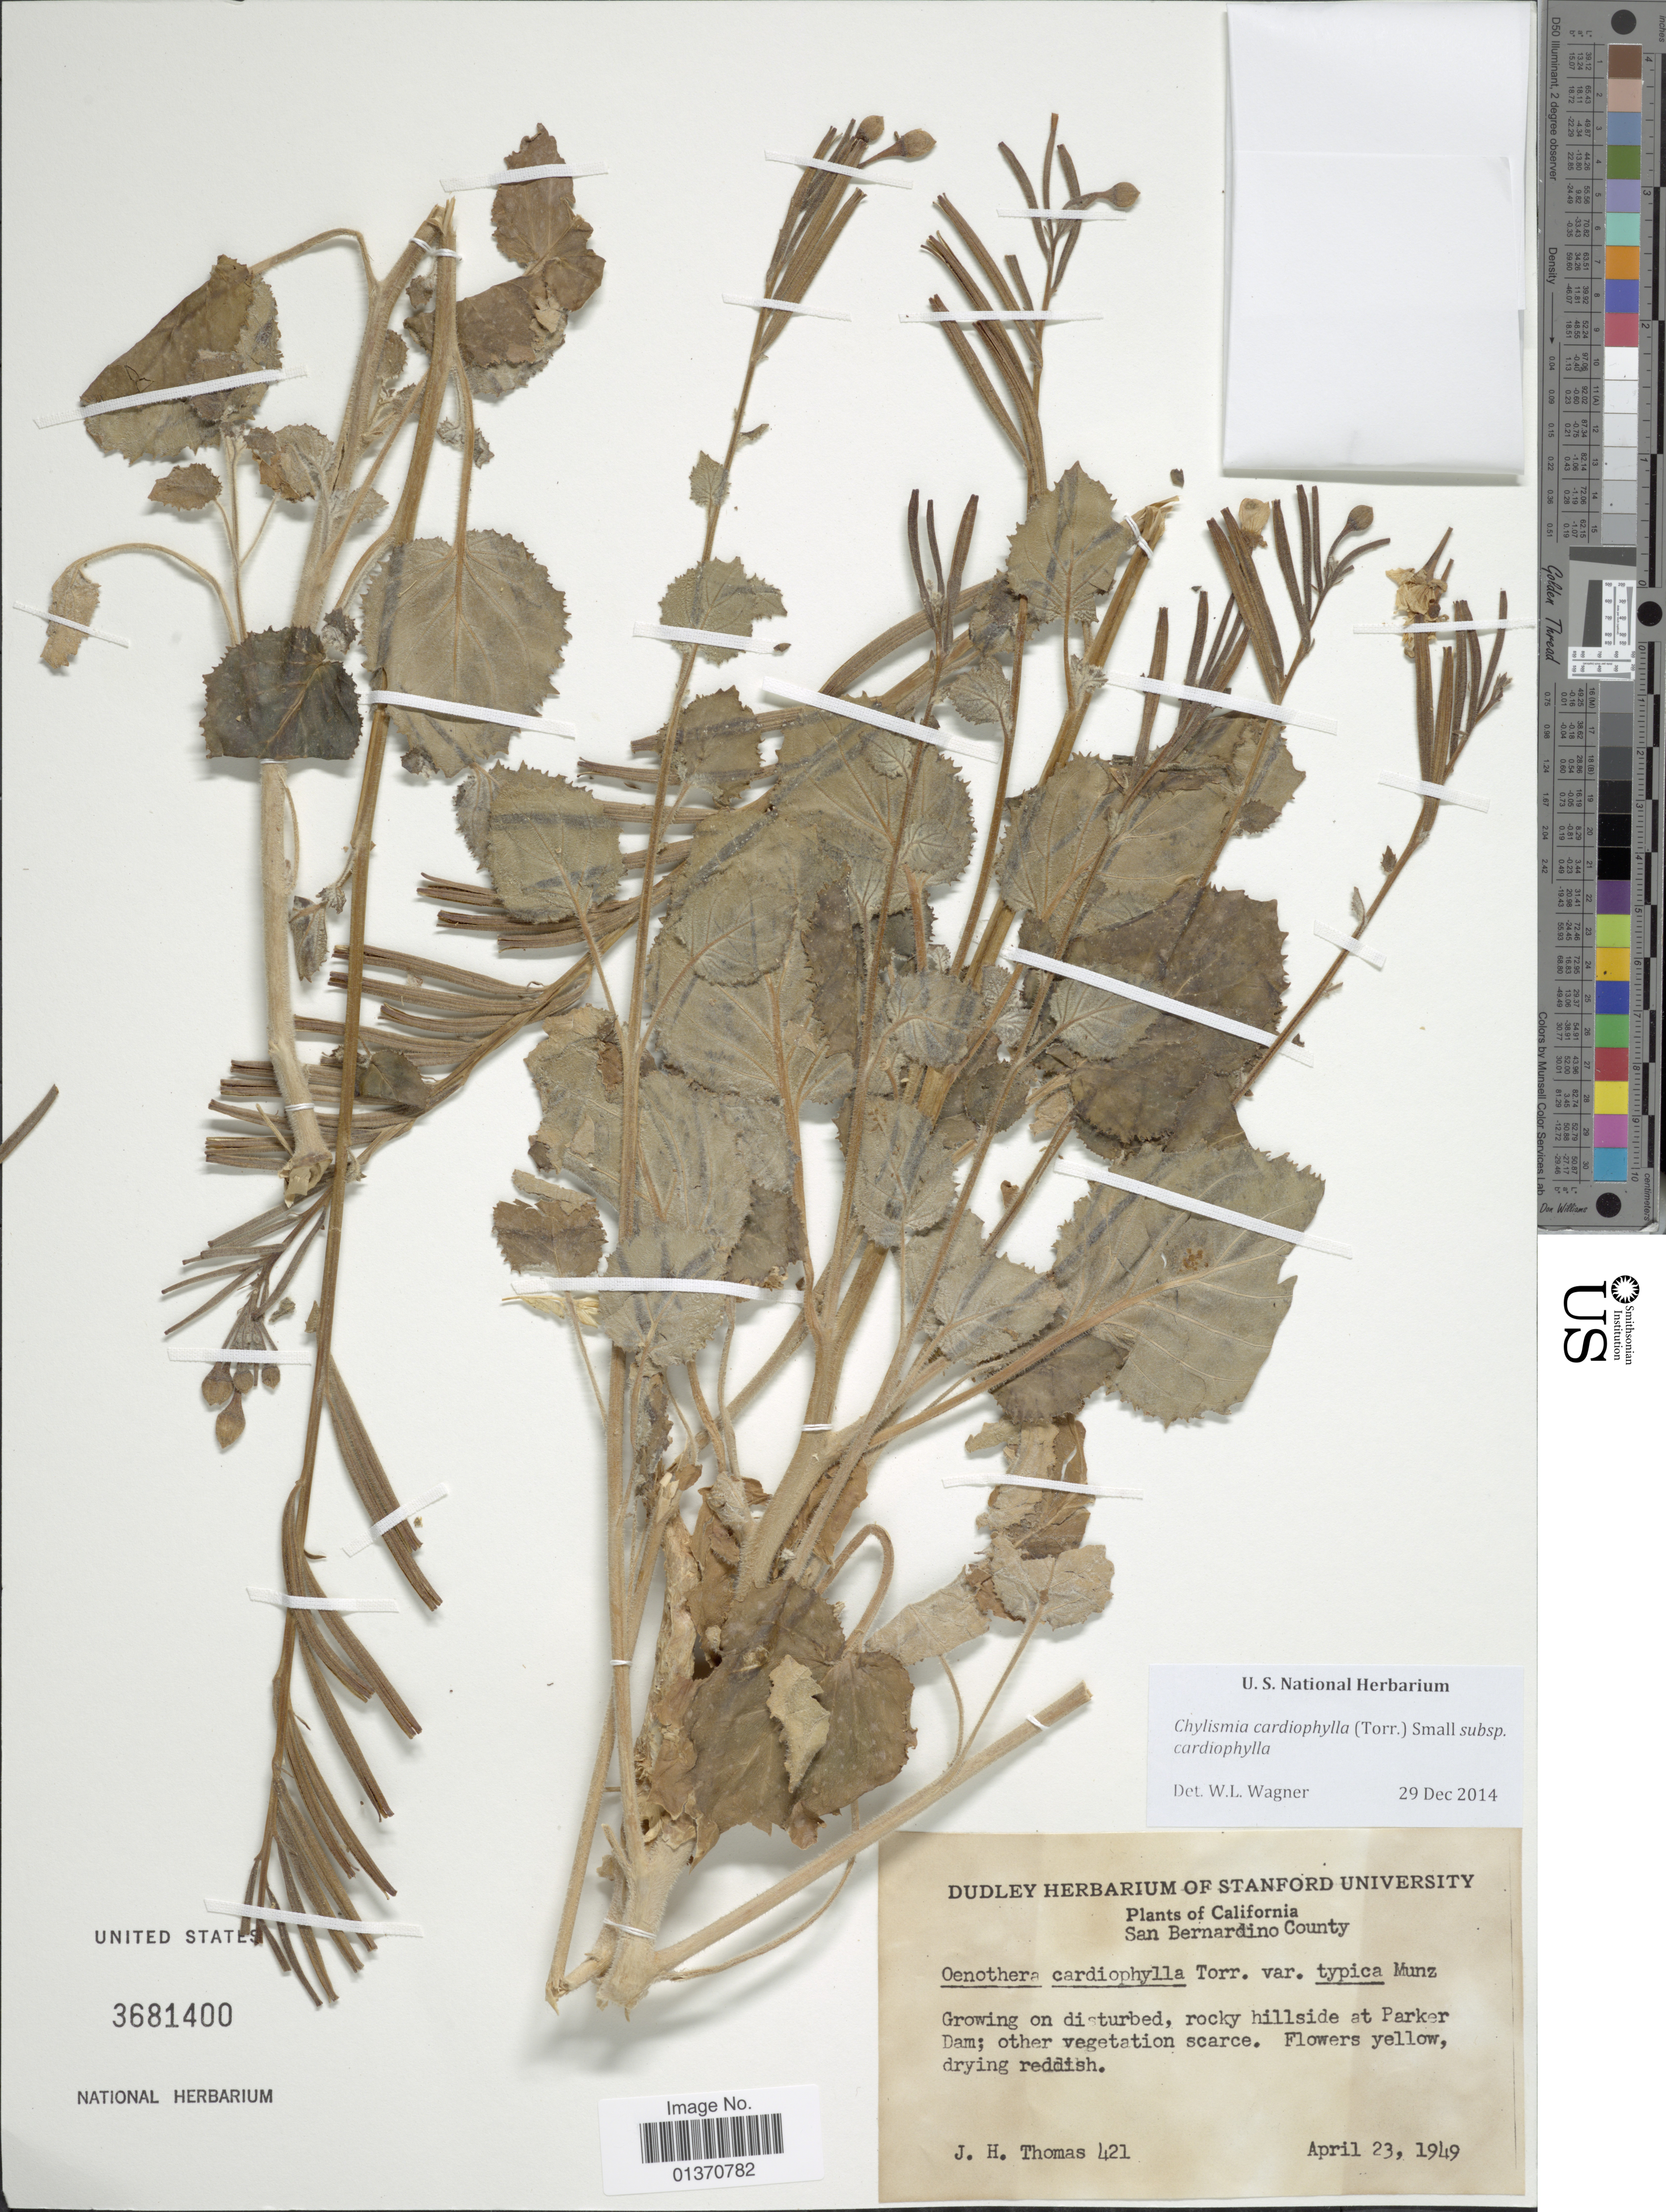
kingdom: Plantae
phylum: Tracheophyta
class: Magnoliopsida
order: Myrtales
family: Onagraceae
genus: Chylismia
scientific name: Chylismia cardiophylla subsp. cardiophylla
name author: (Torr.) Small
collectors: J. H. Thomas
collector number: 421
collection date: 1949-04-23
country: United States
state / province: California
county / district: San Bernardino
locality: San Bernardino County, at Parker Dam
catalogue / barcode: US 3681400